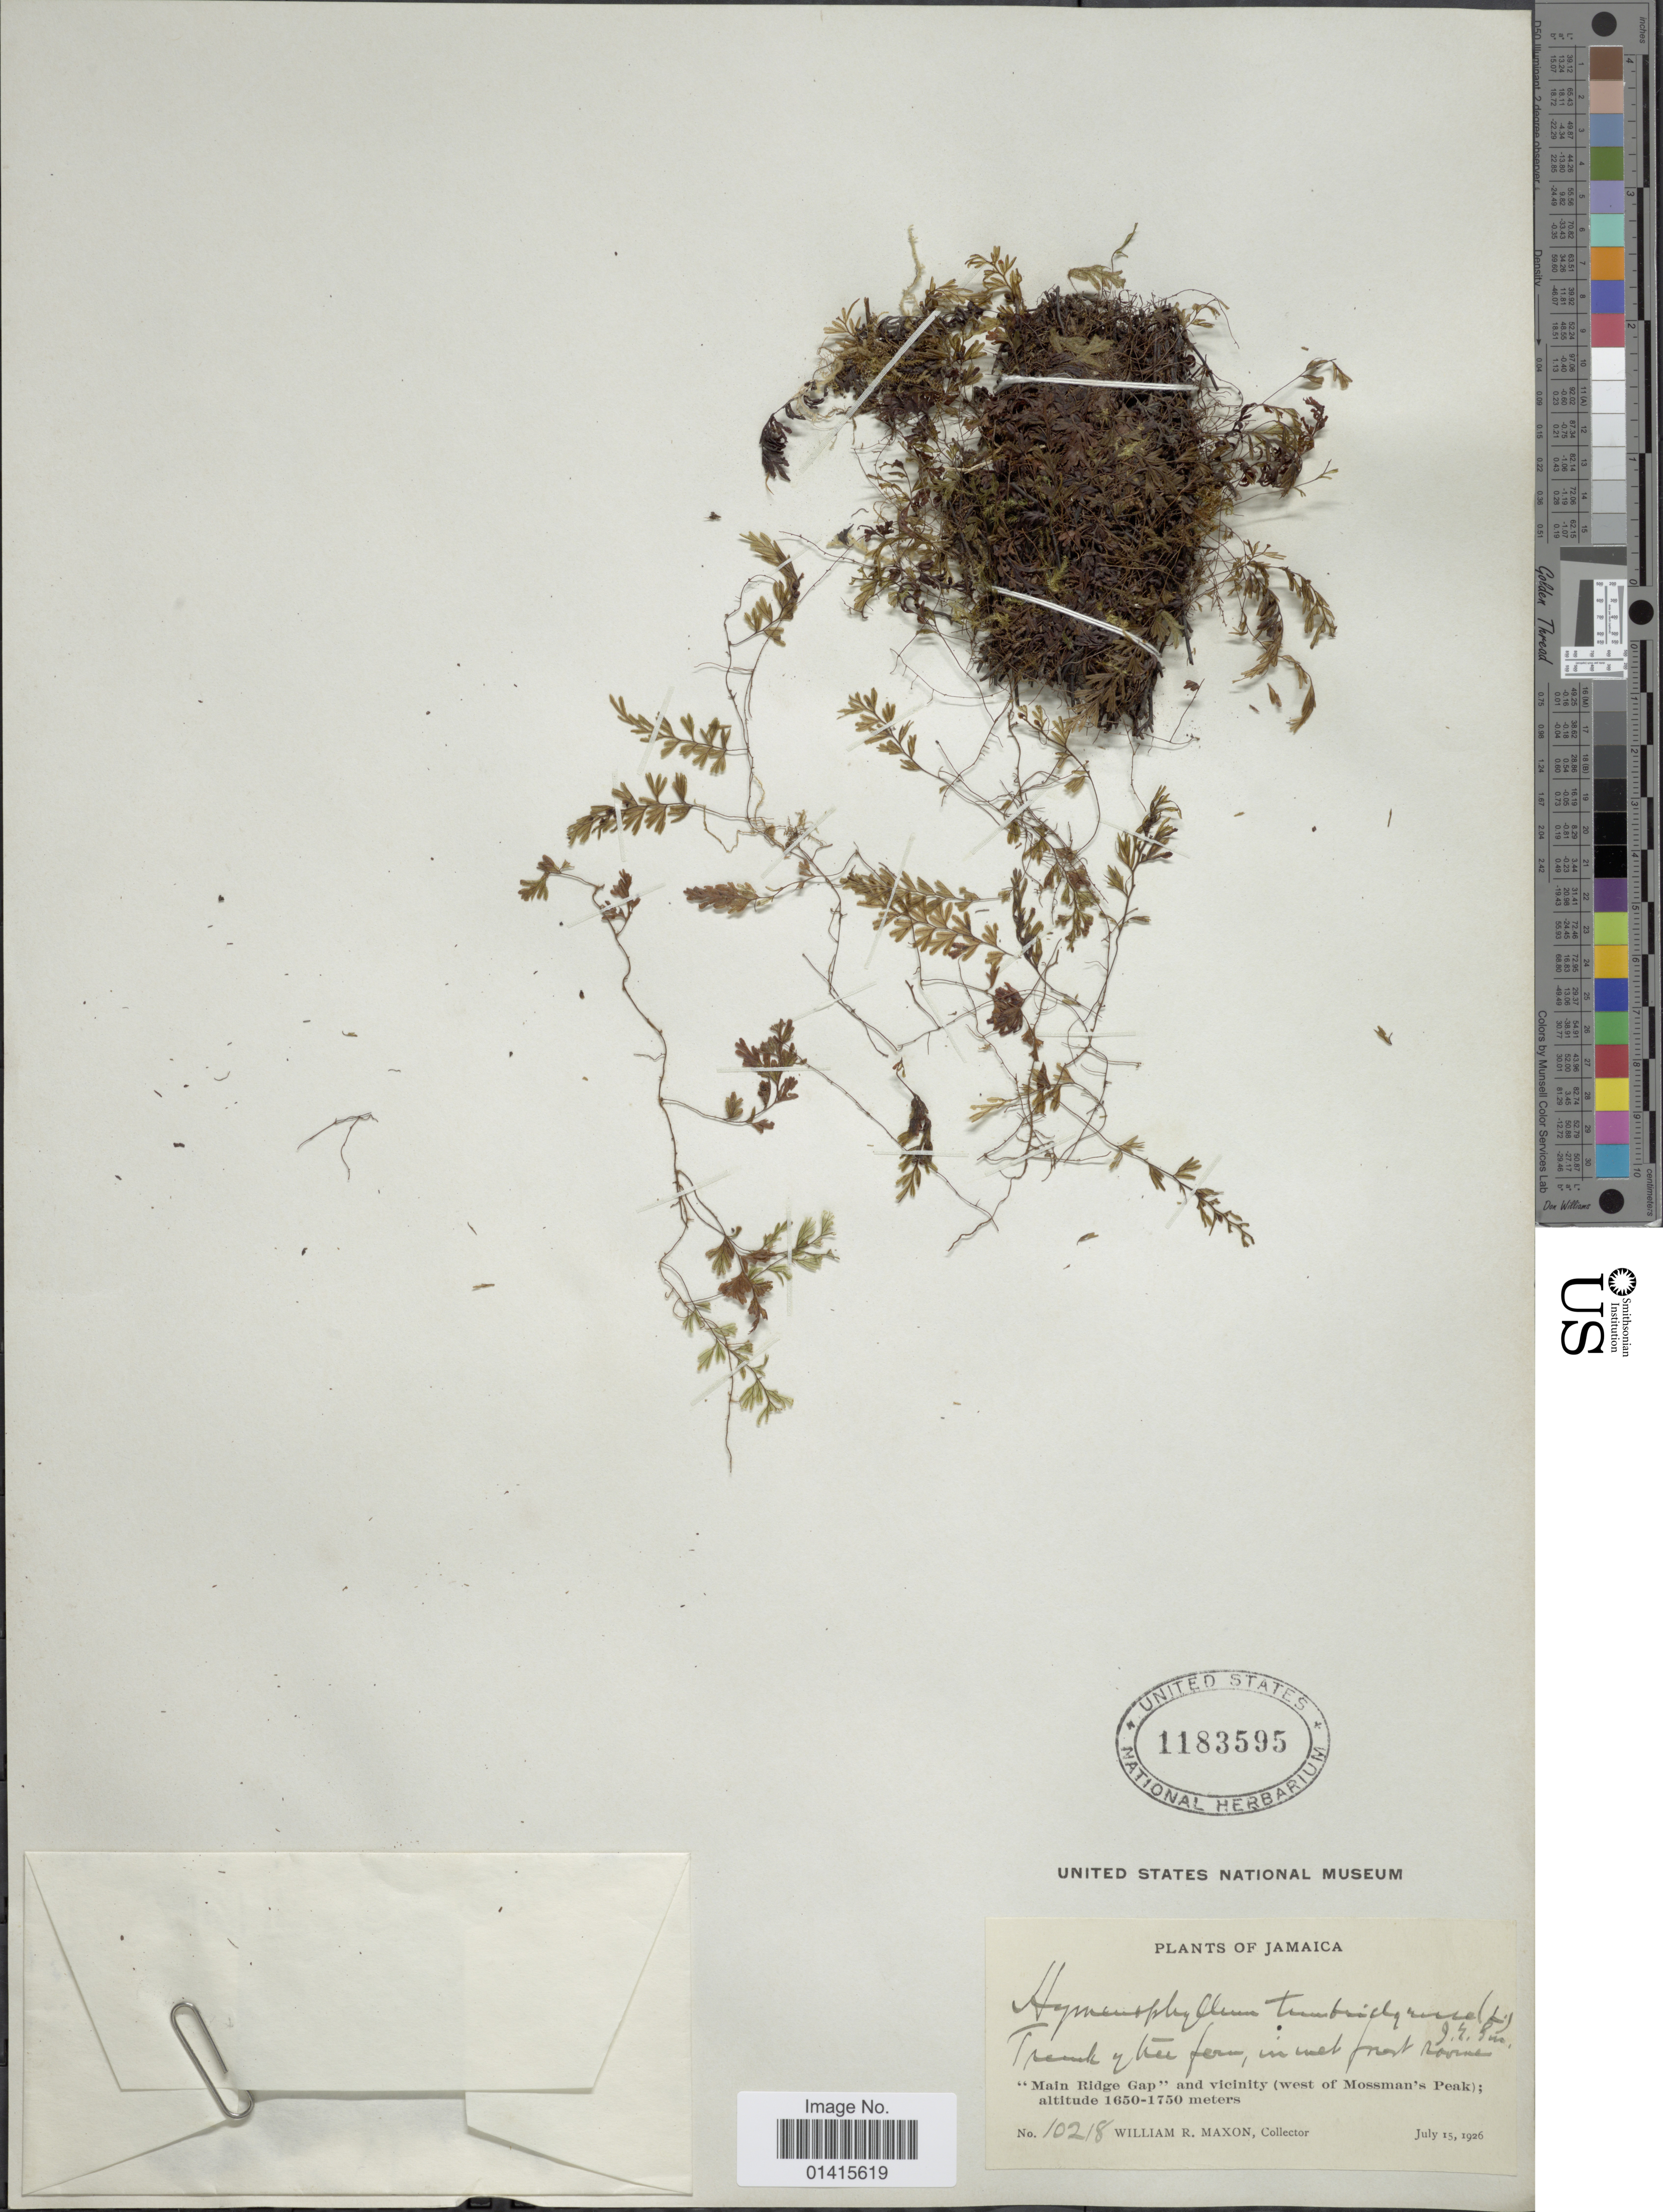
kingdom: Plantae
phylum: Tracheophyta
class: Polypodiopsida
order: Hymenophyllales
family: Hymenophyllaceae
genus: Hymenophyllum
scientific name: Hymenophyllum tunbrigense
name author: (L.) Small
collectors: W. R. Maxon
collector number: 10218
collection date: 1926-07-15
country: Jamaica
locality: Main ridge Gap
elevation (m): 1650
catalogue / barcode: US 1183595